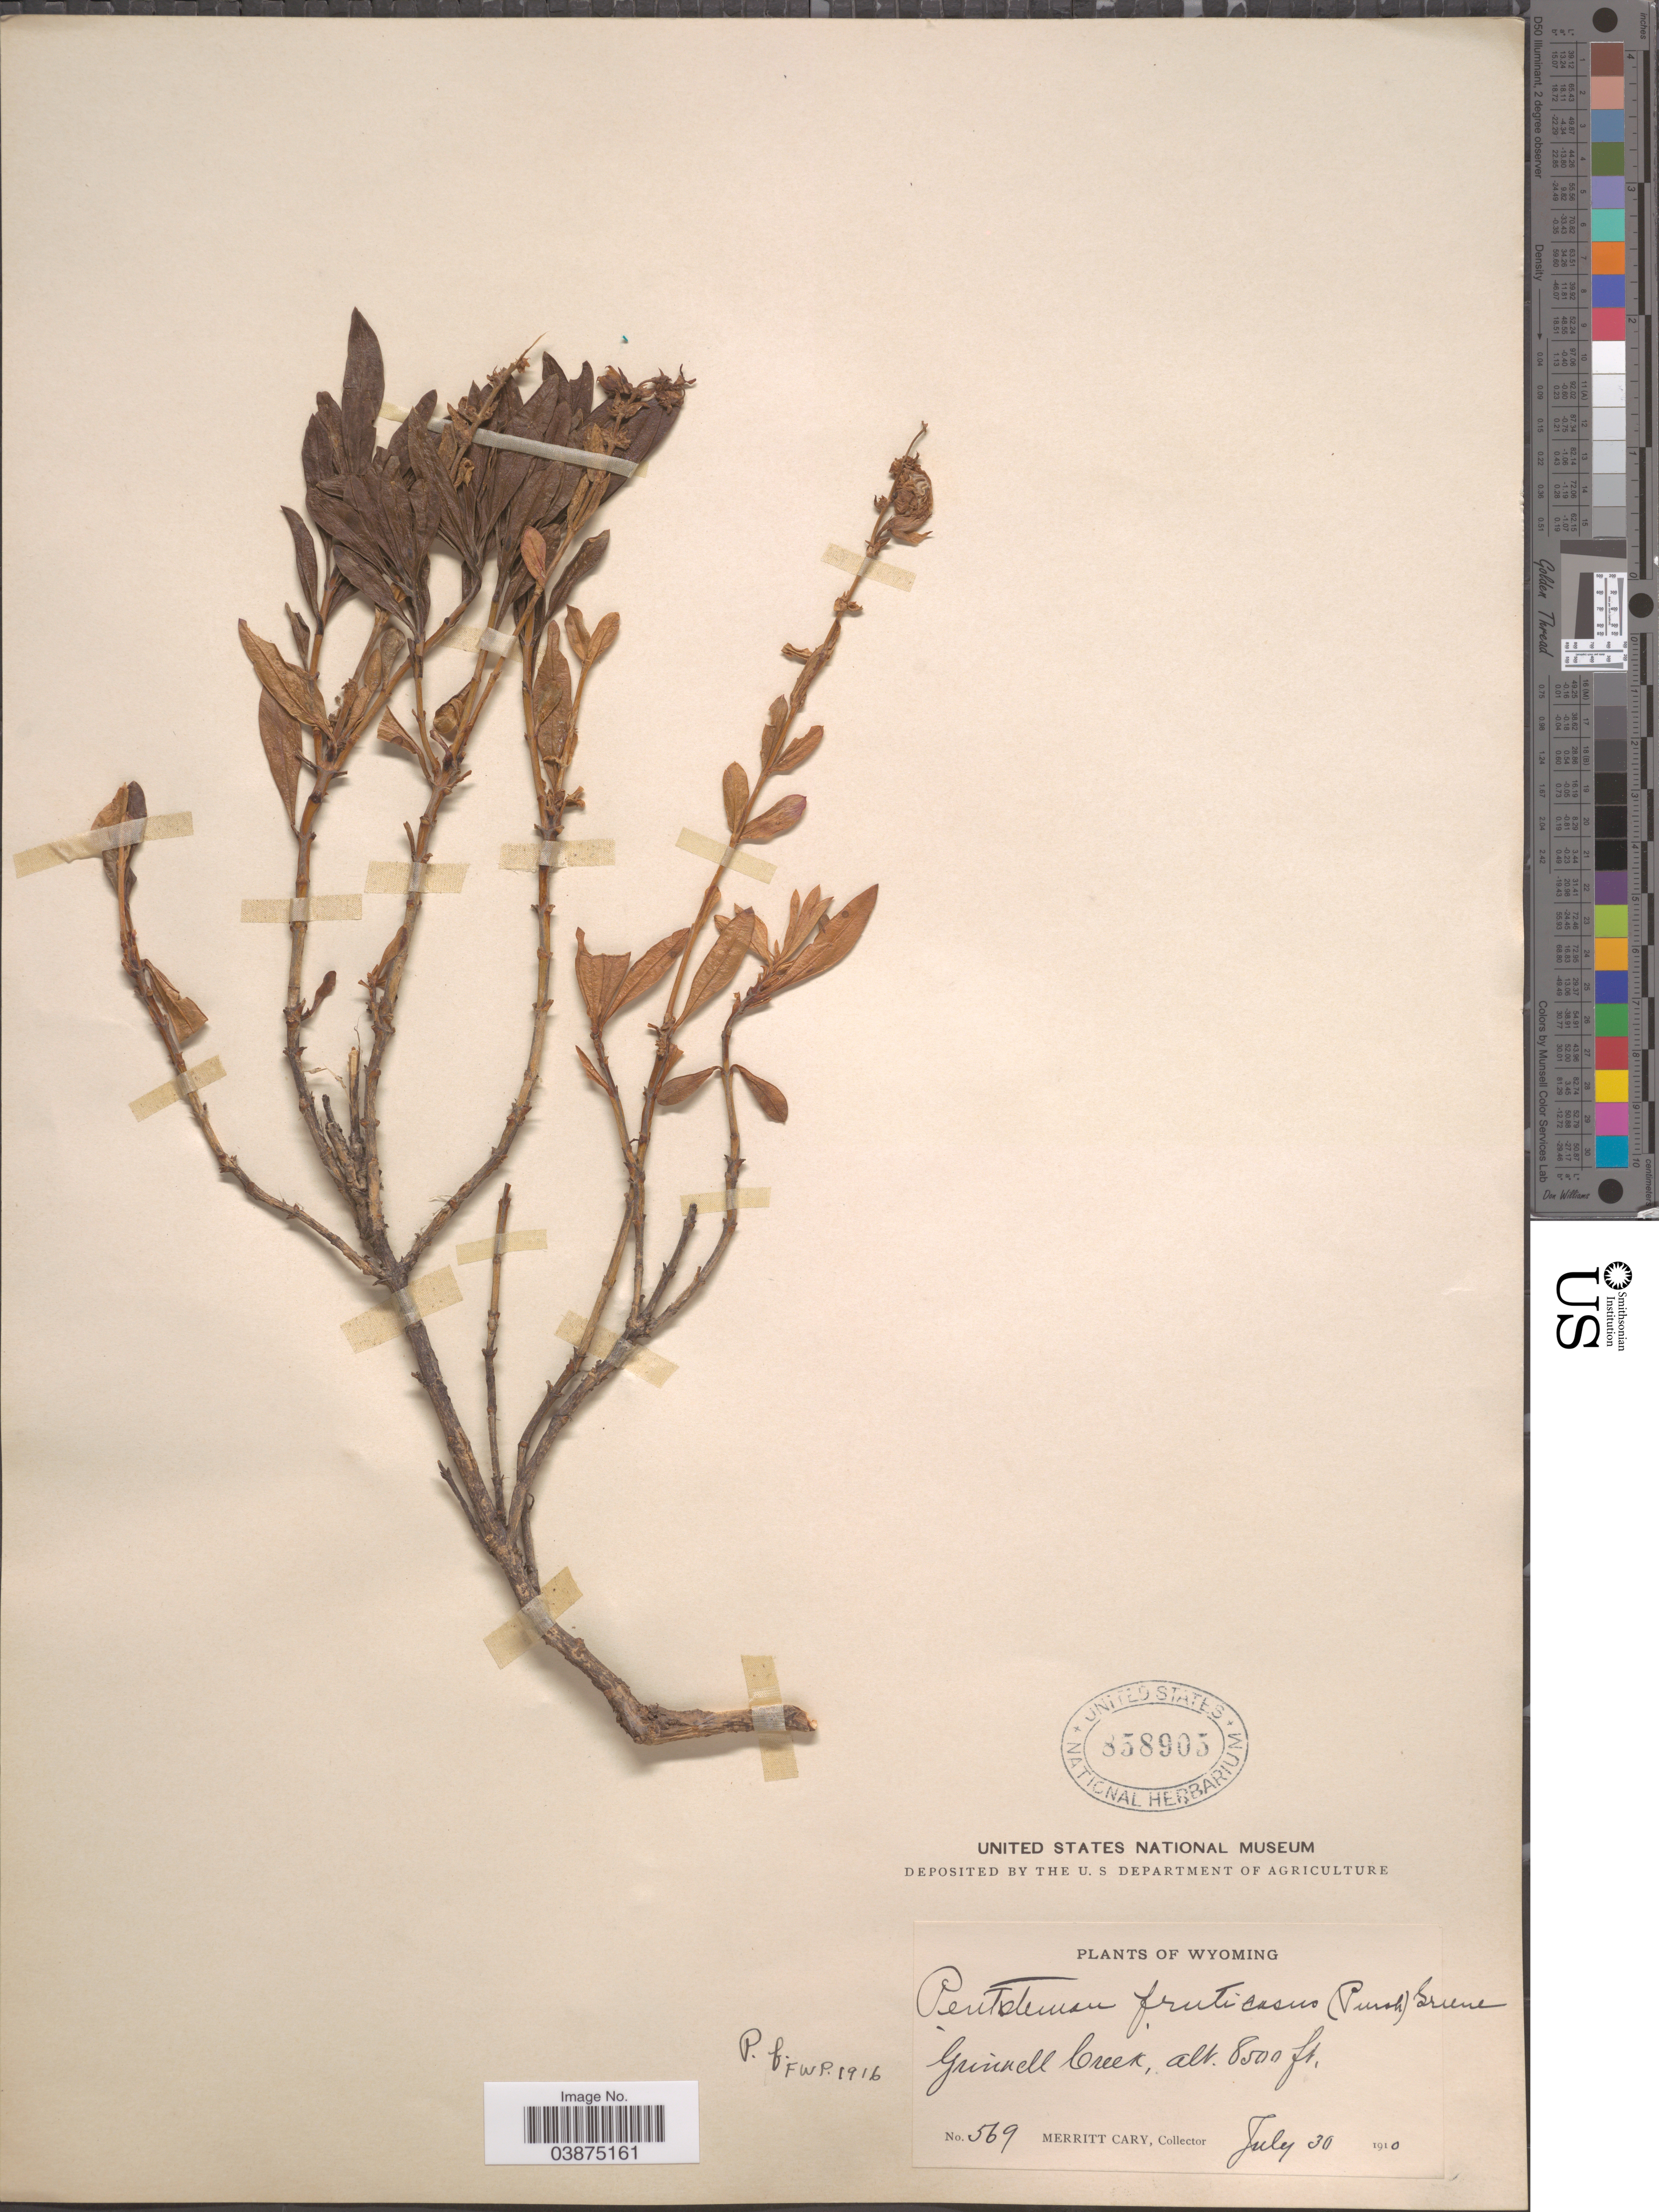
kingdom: Plantae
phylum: Tracheophyta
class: Magnoliopsida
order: Lamiales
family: Plantaginaceae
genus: Penstemon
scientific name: Penstemon fruticosus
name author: (Pursh) Greene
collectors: M. Cary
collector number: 569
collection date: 1910-07-30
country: United States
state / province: Wyoming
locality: Grinnell Creek.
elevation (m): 2591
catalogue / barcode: US 858905